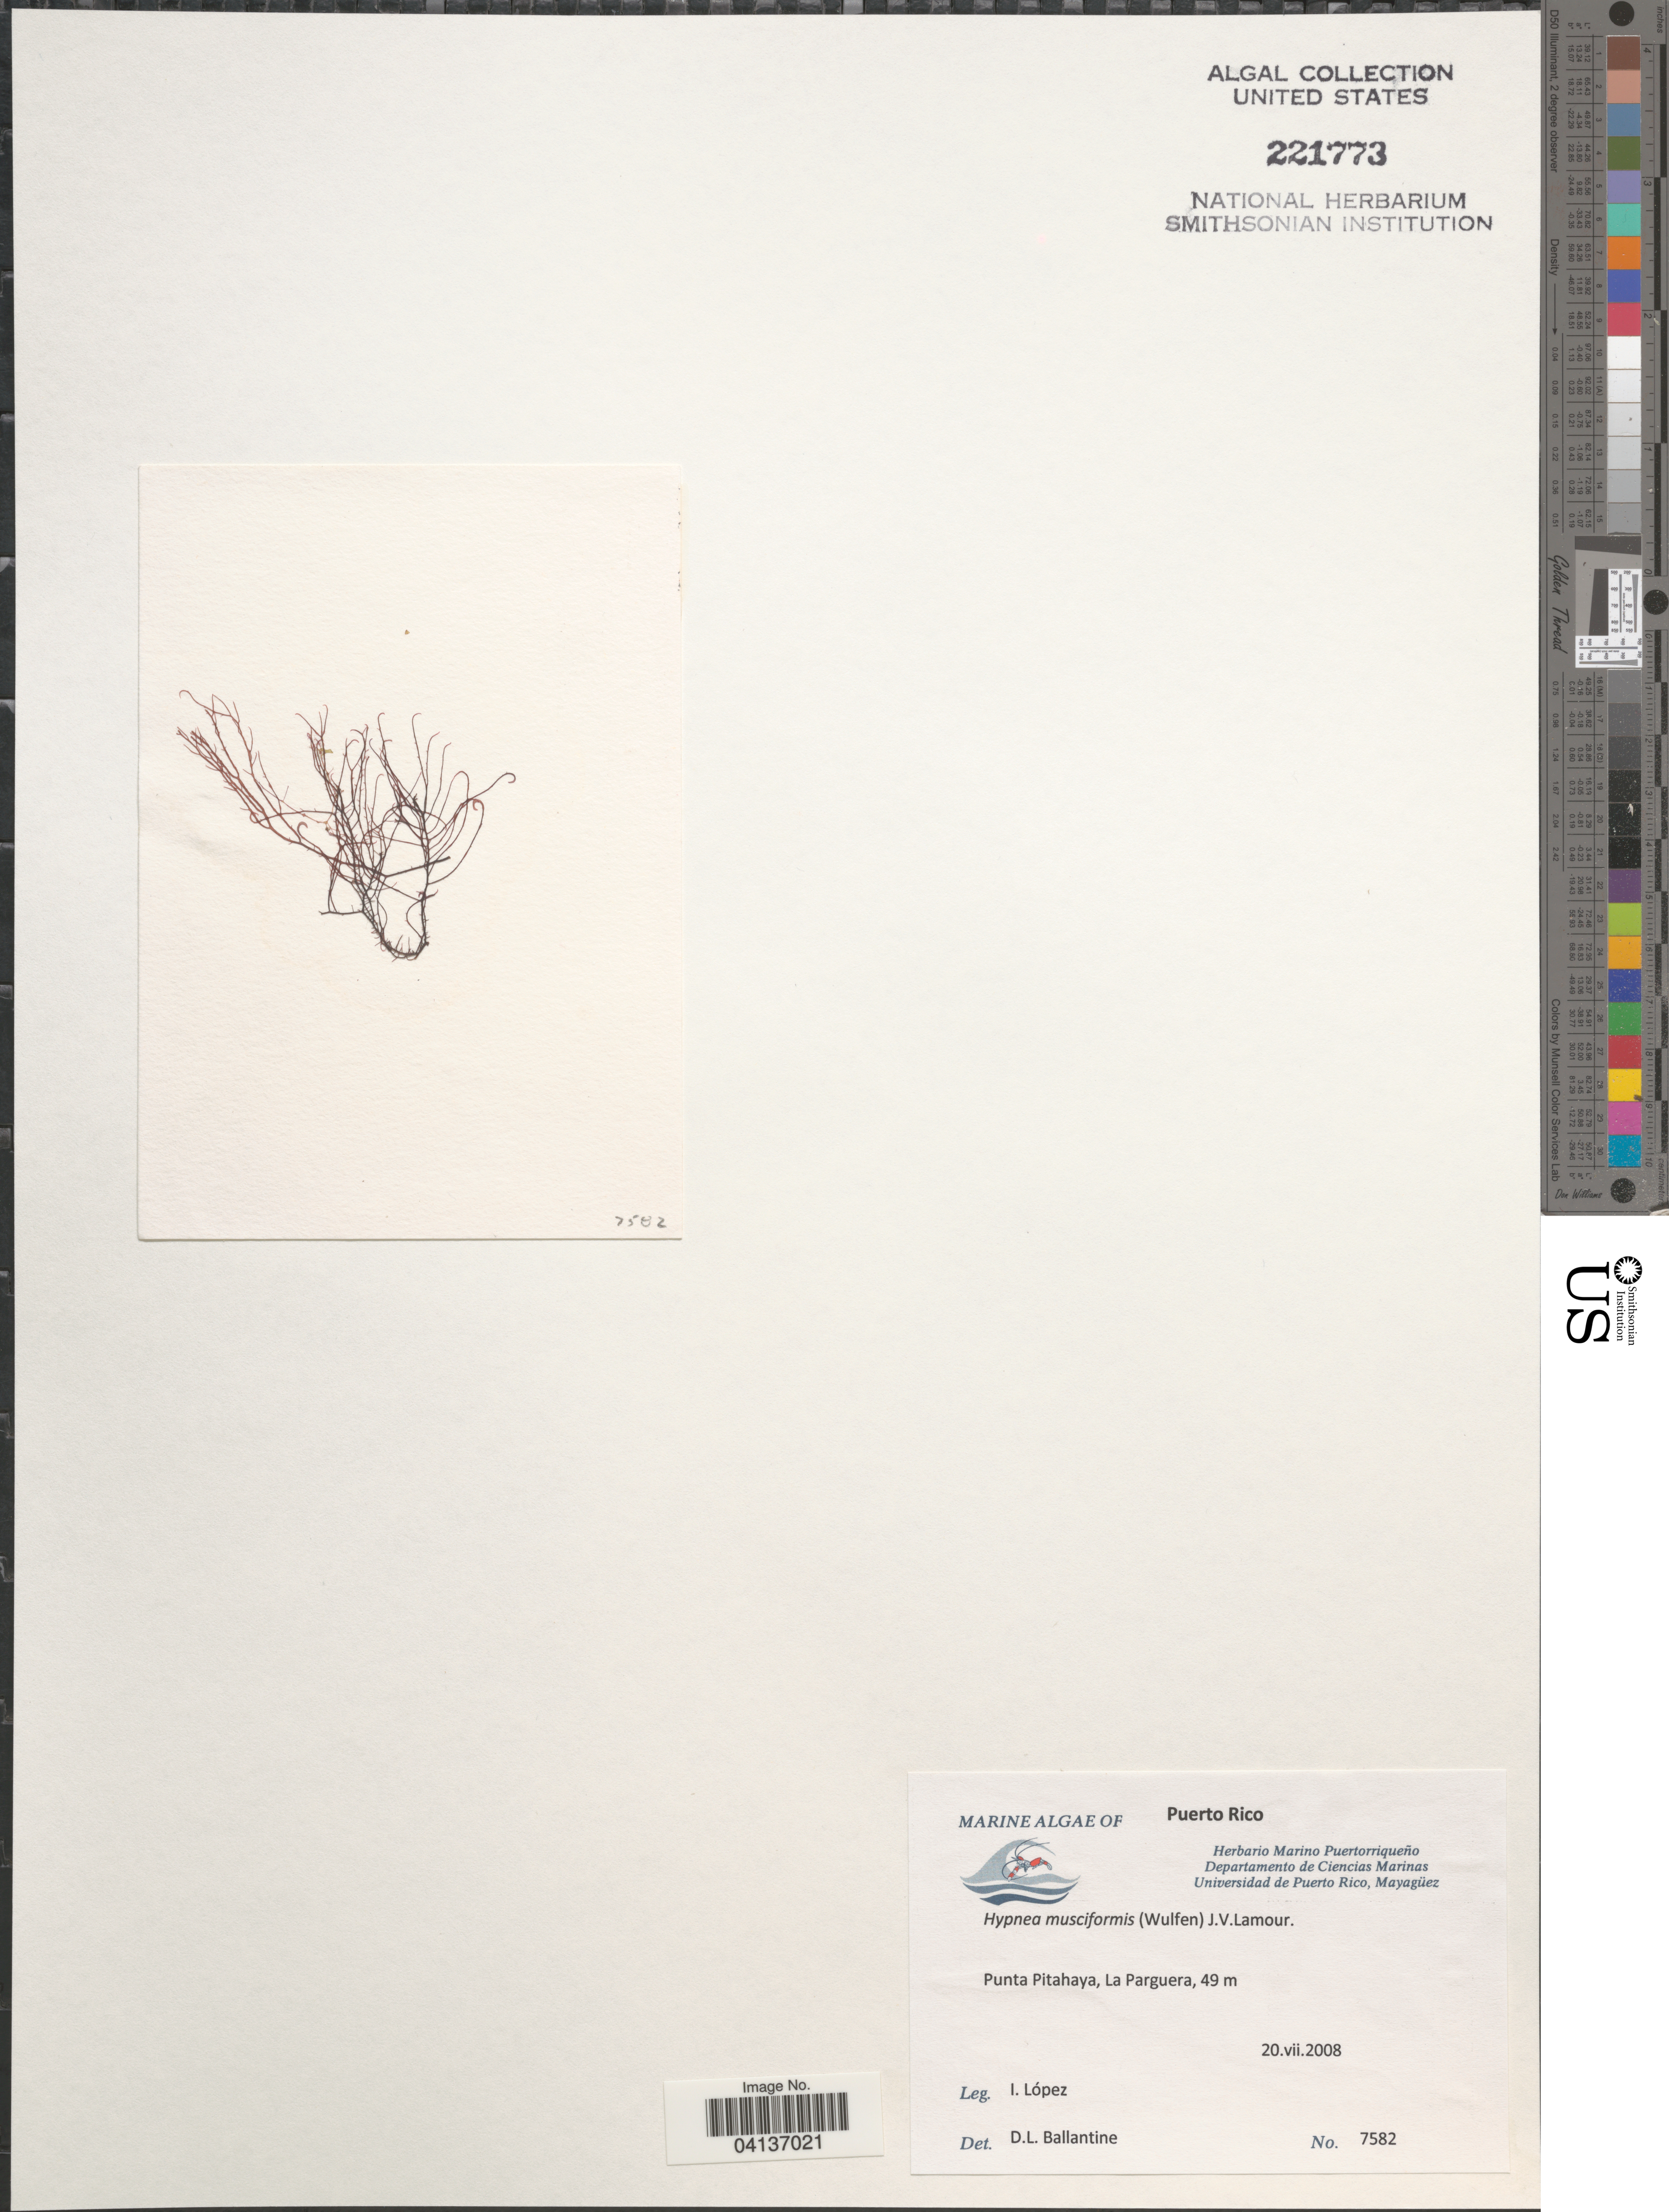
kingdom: Plantae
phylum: Rhodophyta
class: Florideophyceae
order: Gigartinales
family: Cystocloniaceae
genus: Hypnea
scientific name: Hypnea musciformis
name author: (Wulfen) J.V.Lamouroux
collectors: I. Lopéz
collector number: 7582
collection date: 2008-07-20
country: Puerto Rico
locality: Punta Pitahaya, La Parguera.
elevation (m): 49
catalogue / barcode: US 221773